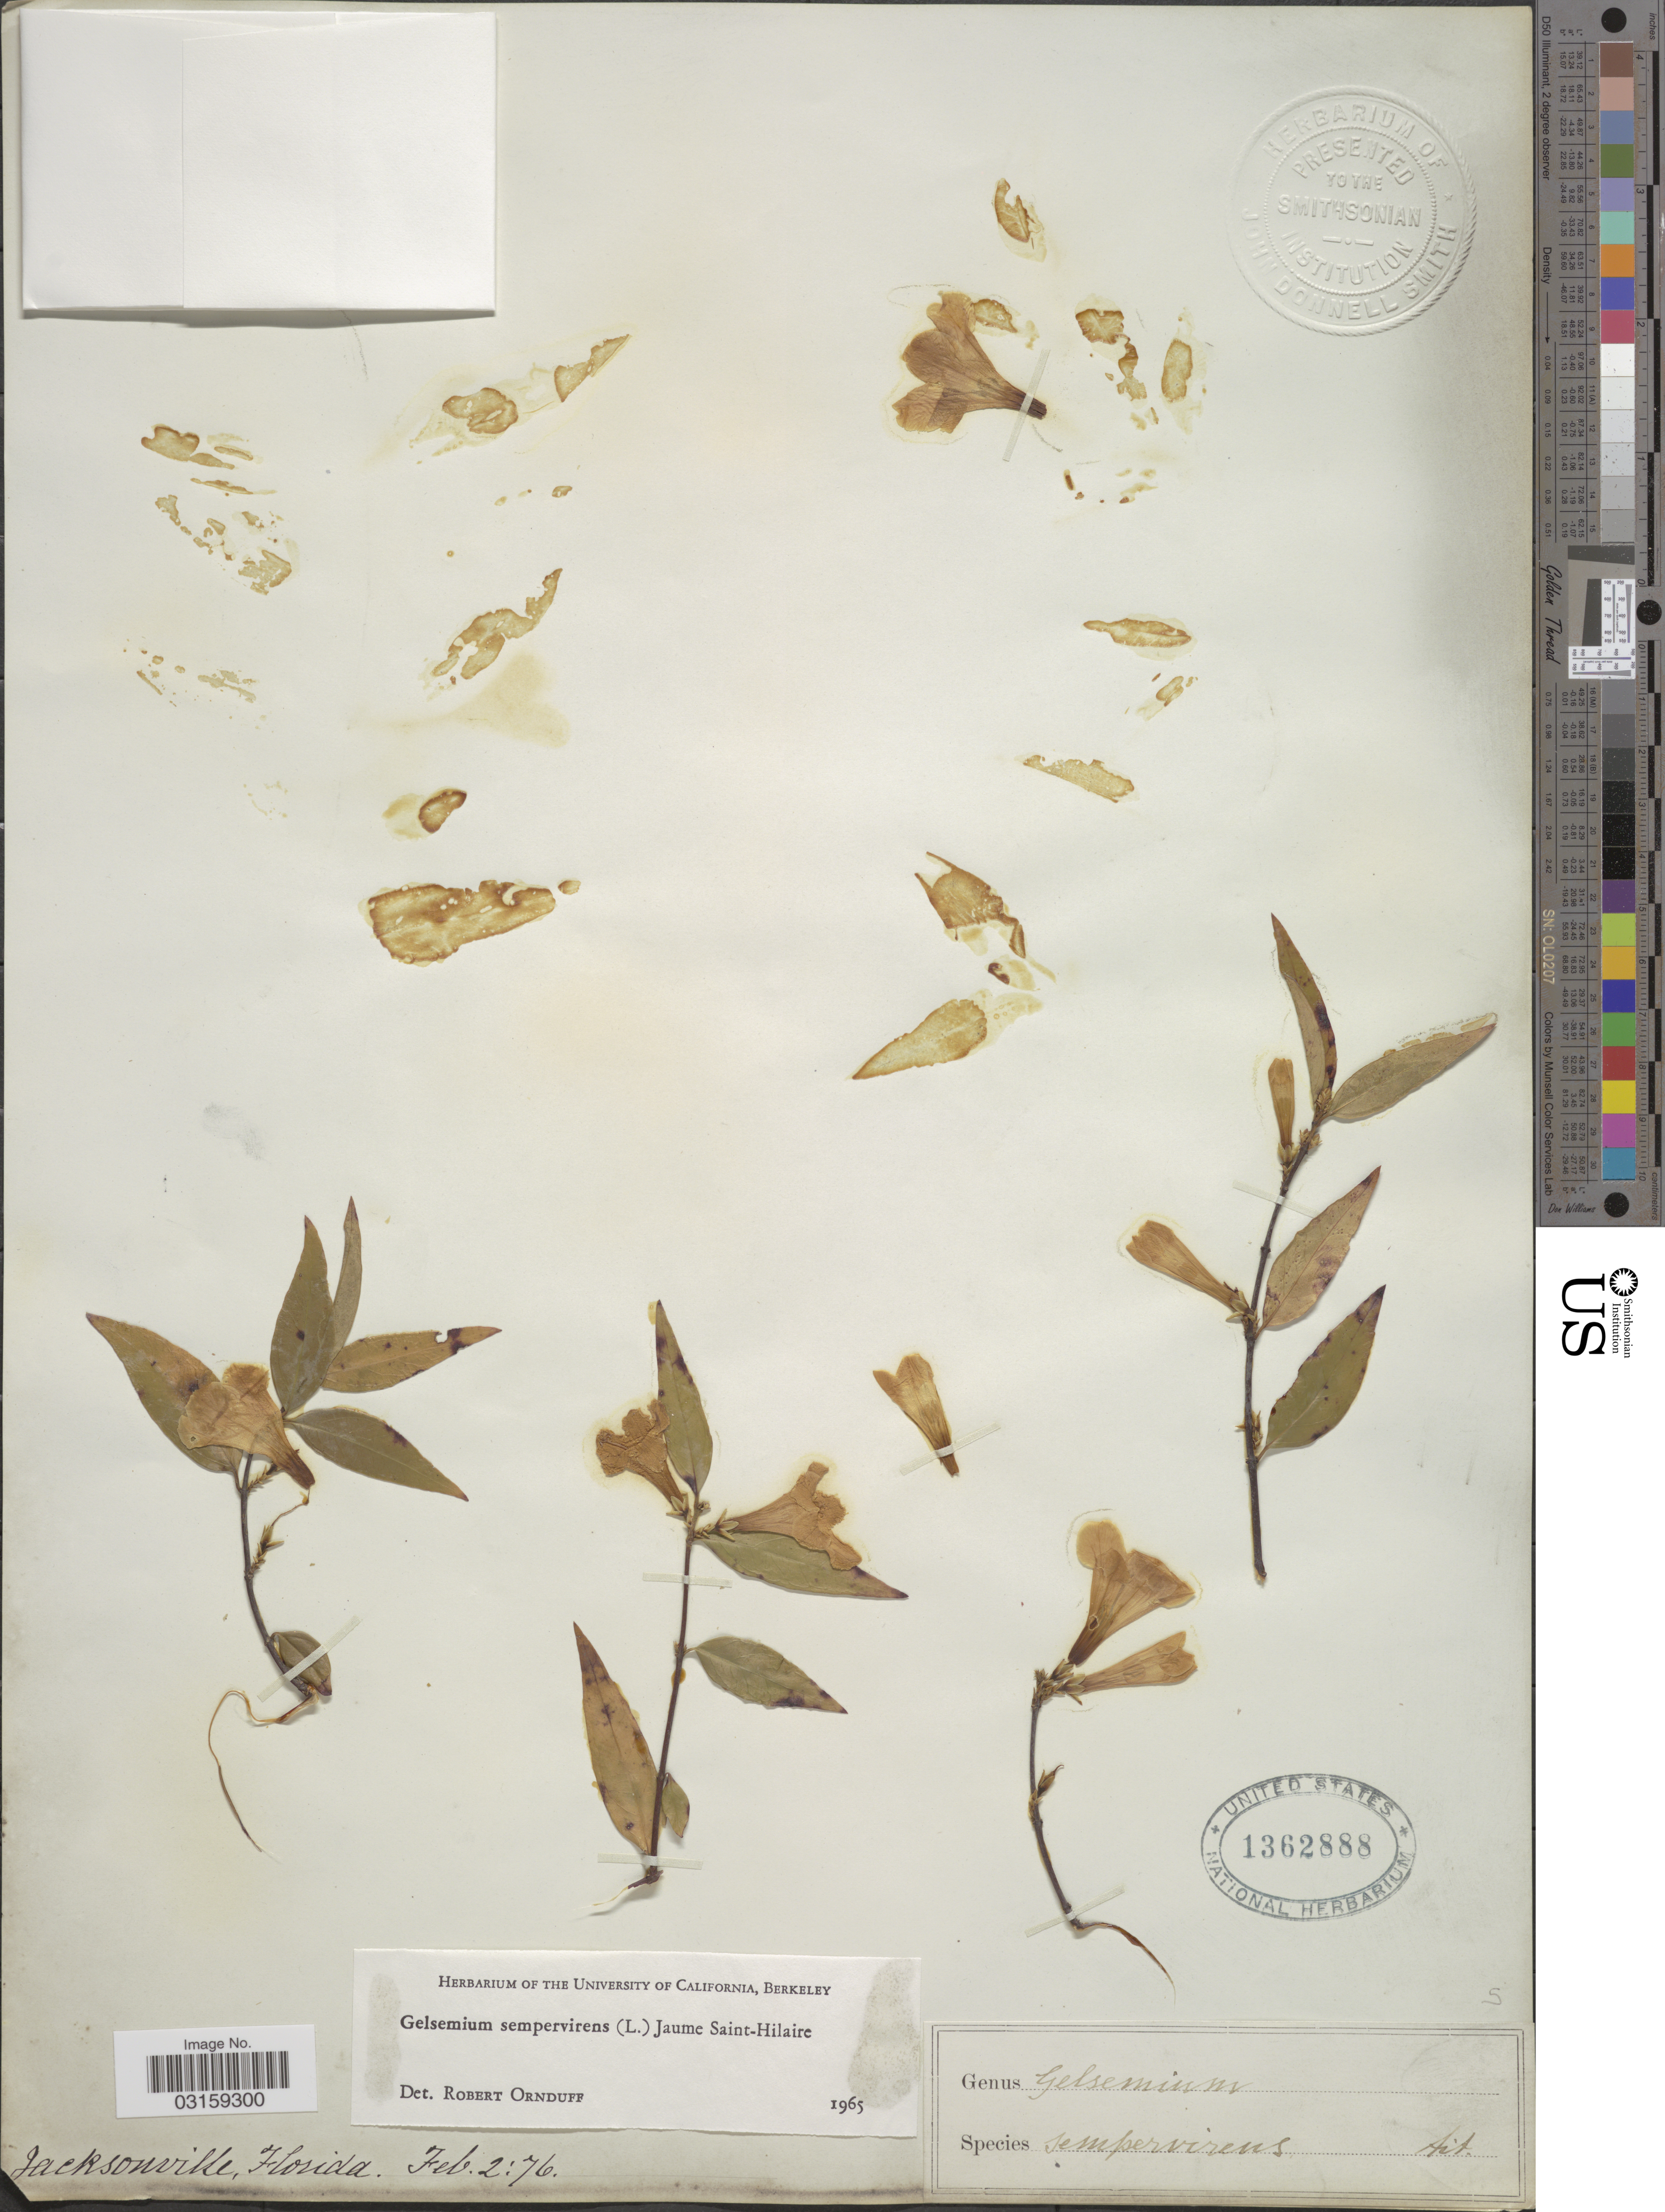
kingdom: Plantae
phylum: Tracheophyta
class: Magnoliopsida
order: Gentianales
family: Gelsemiaceae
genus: Gelsemium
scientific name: Gelsemium sempervirens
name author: (L.) J. St.-Hil.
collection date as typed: Transcribed d/m/y: 2/2/76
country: United States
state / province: Florida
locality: Jacksonville.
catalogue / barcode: US 1362888